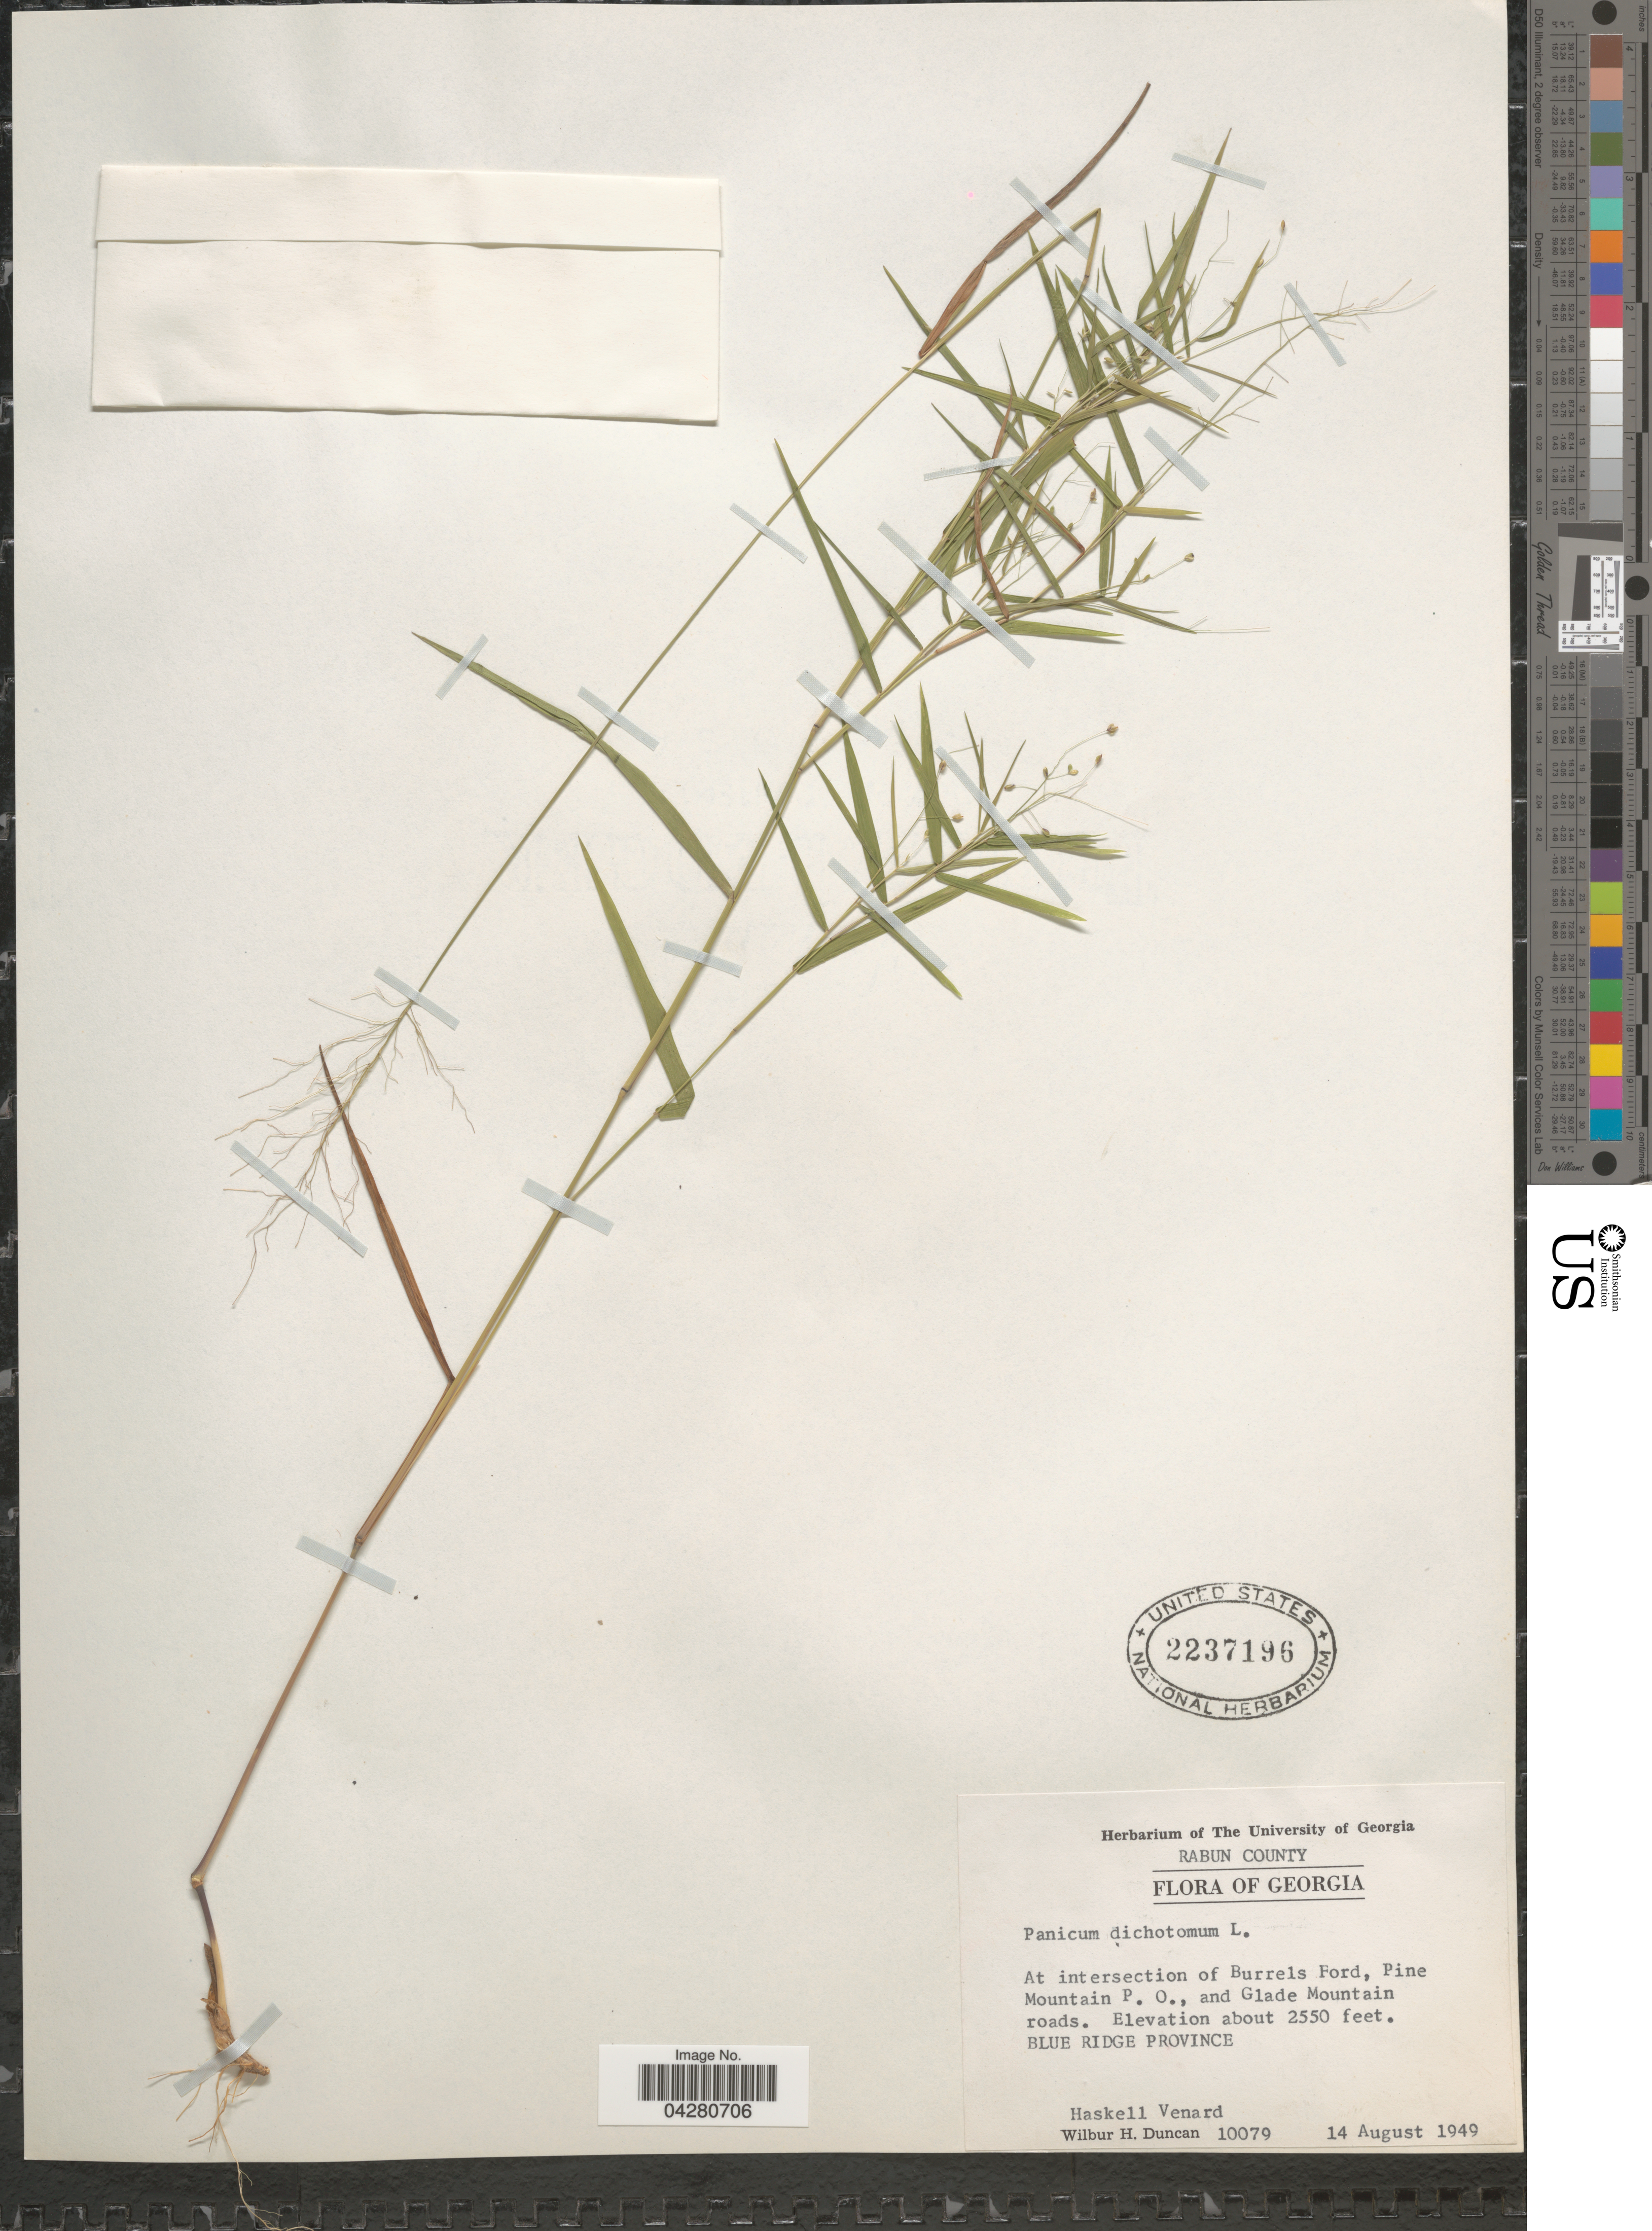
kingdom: Plantae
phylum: Tracheophyta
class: Liliopsida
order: Poales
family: Poaceae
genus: Dichanthelium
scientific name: Dichanthelium dichotomum var. dichotomum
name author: (L.) Gould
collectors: H. Venard & W. H. Duncan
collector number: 10079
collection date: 1949-08-14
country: United States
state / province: Georgia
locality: Rabun County. At intersection of Burrels Ford, Pine Mountain P. O., and Glade Mountain roads. Blue Ridge Province.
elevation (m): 777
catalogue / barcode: US 2237196